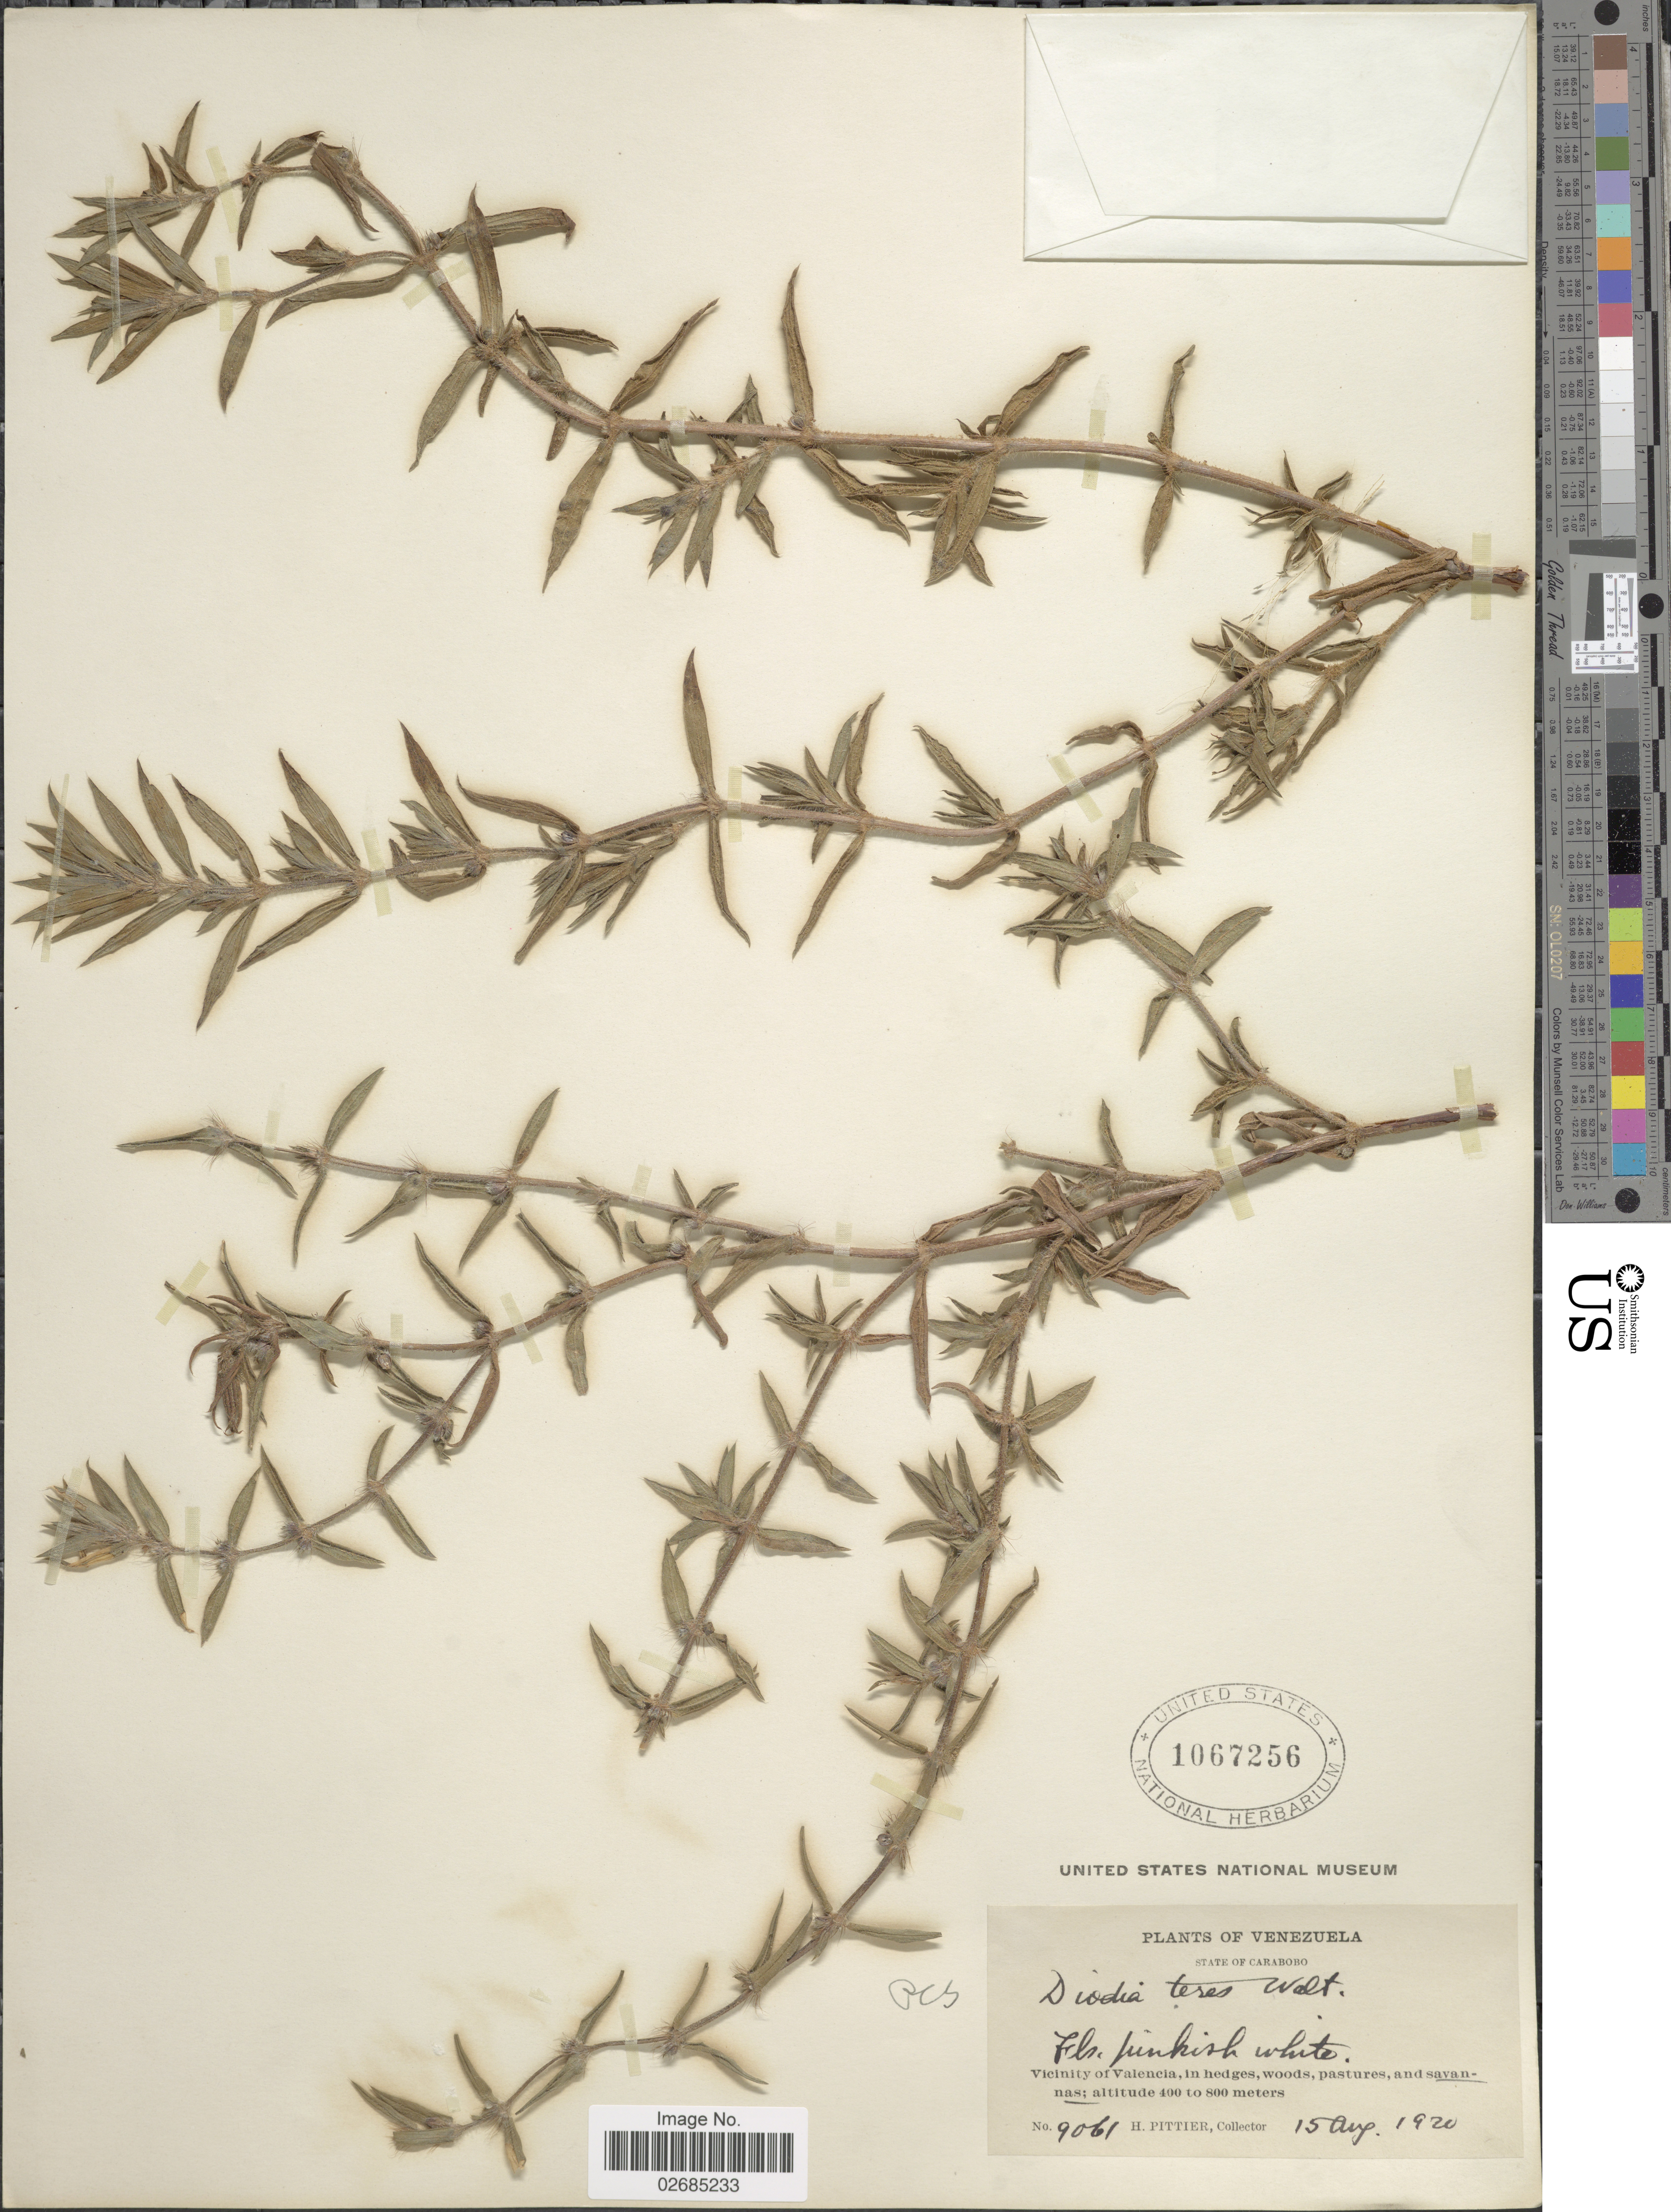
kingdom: Plantae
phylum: Tracheophyta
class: Magnoliopsida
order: Gentianales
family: Rubiaceae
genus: Diodia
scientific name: Diodia teres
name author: Walter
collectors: H. F. Pittier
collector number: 9061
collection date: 1920-08-15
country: Venezuela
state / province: Carabobo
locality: Vicinity of Valencia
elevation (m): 400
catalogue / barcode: US 1067256